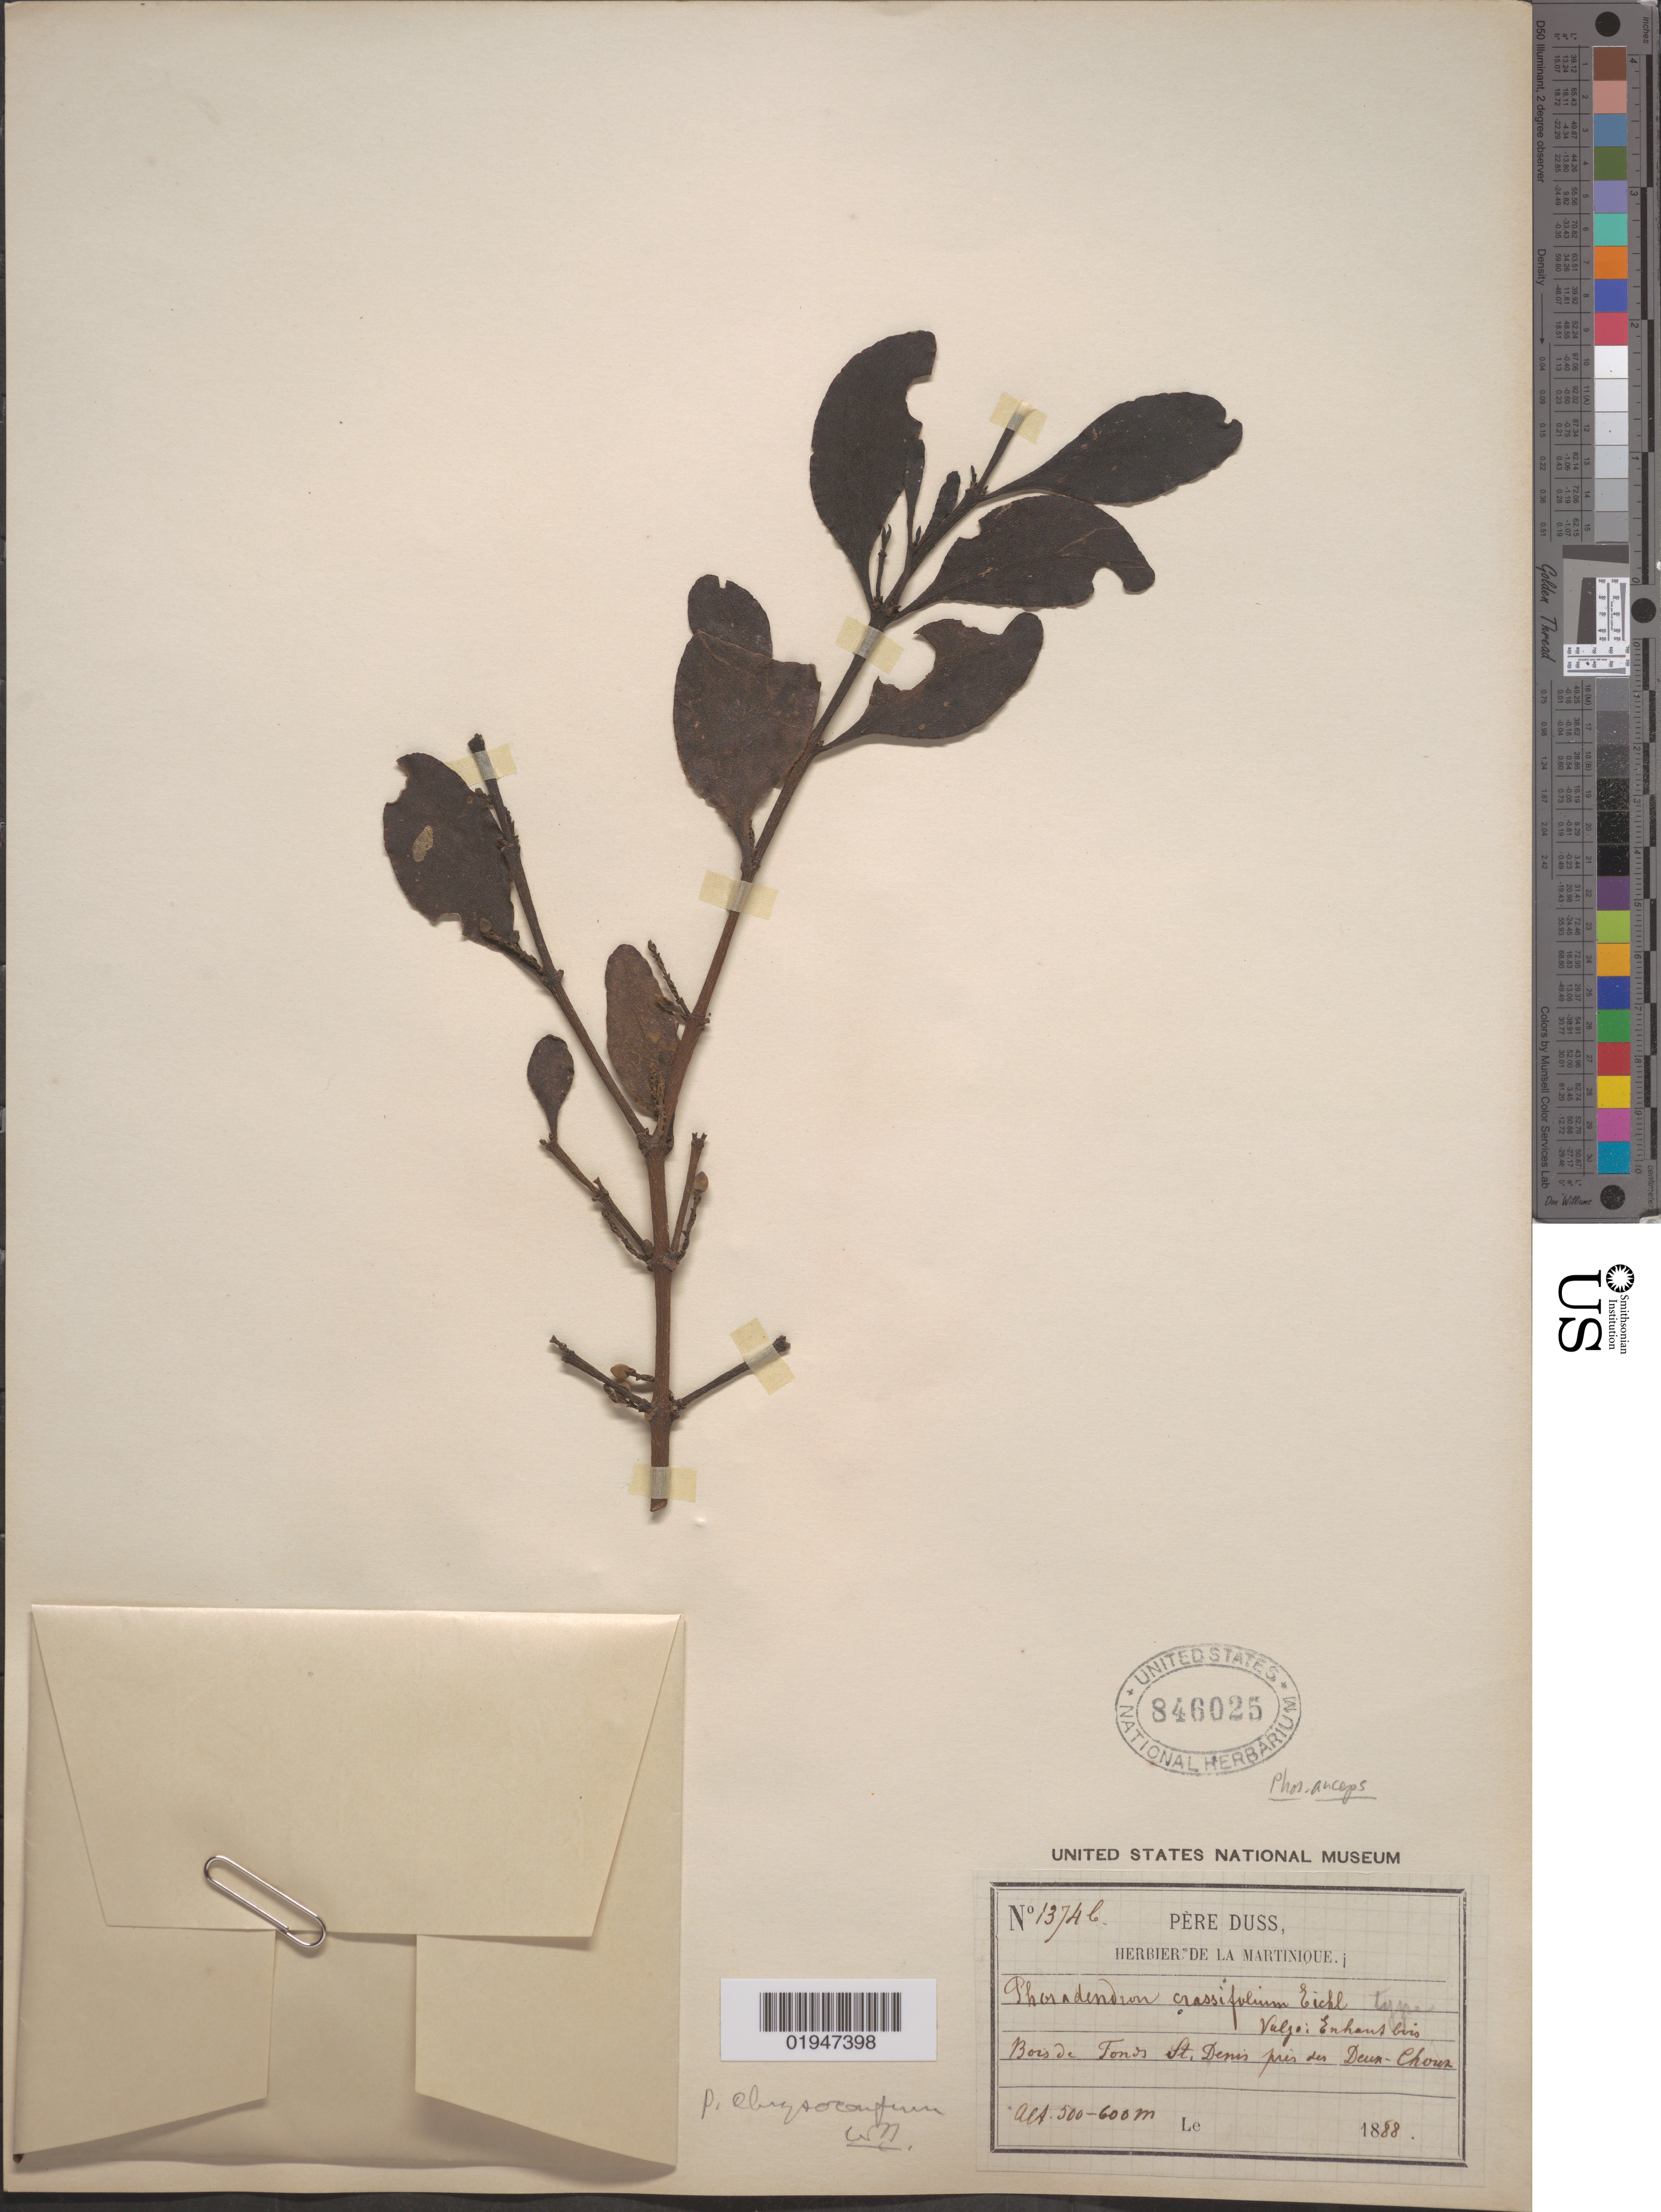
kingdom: Plantae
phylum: Tracheophyta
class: Magnoliopsida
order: Santalales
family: Viscaceae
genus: Phoradendron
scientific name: Phoradendron anceps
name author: (Spreng.) M. Gómez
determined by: Caraballo-Ortiz, Marcos A., (MISS), University of Mississippi (UNITED STATES)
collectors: Père Duss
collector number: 1374 b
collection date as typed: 1888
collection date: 1888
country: Martinique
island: Martinique I.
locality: Fonds St. Denis prés Deux Choux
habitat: Bois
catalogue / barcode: US 846025